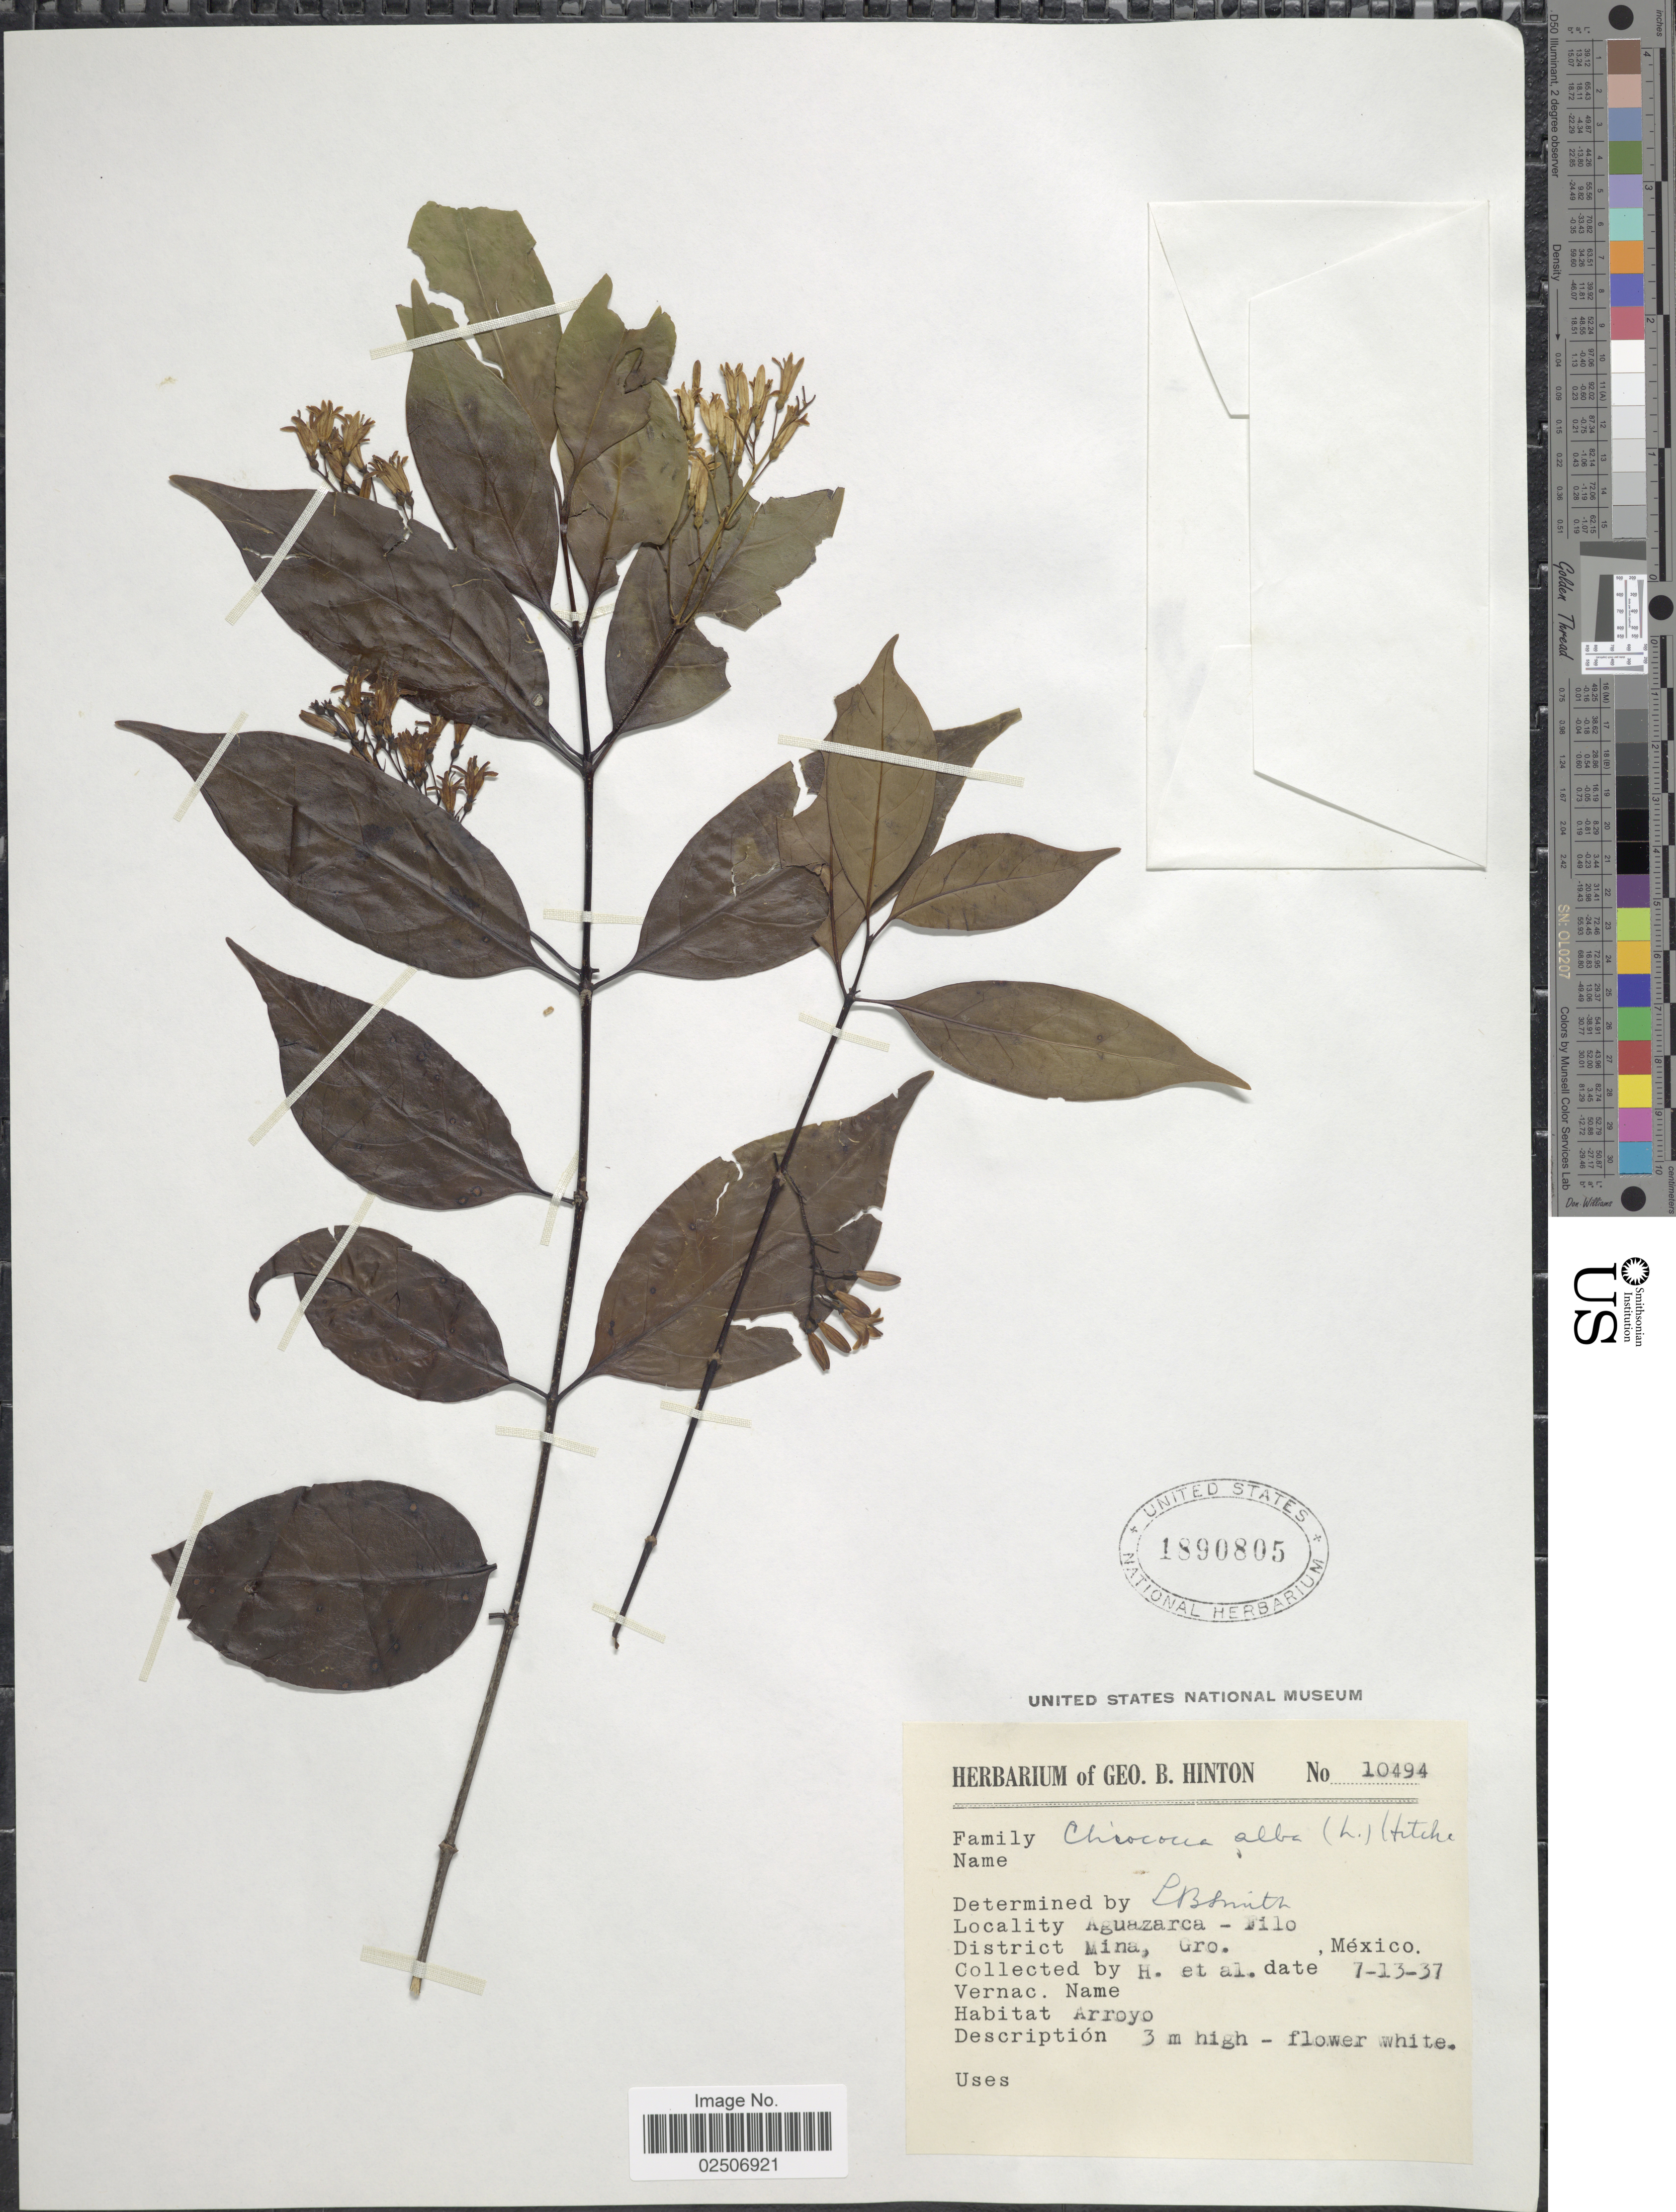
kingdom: Plantae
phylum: Tracheophyta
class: Magnoliopsida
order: Gentianales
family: Rubiaceae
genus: Chiococca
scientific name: Chiococca alba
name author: (L.) Hitchc.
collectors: G. B. Hinton & et al.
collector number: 10494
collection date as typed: Transcribed d/m/y: 13/7/37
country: Mexico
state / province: Guerrero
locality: District Mina, Aguazarca-Filo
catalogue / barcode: US 1890805